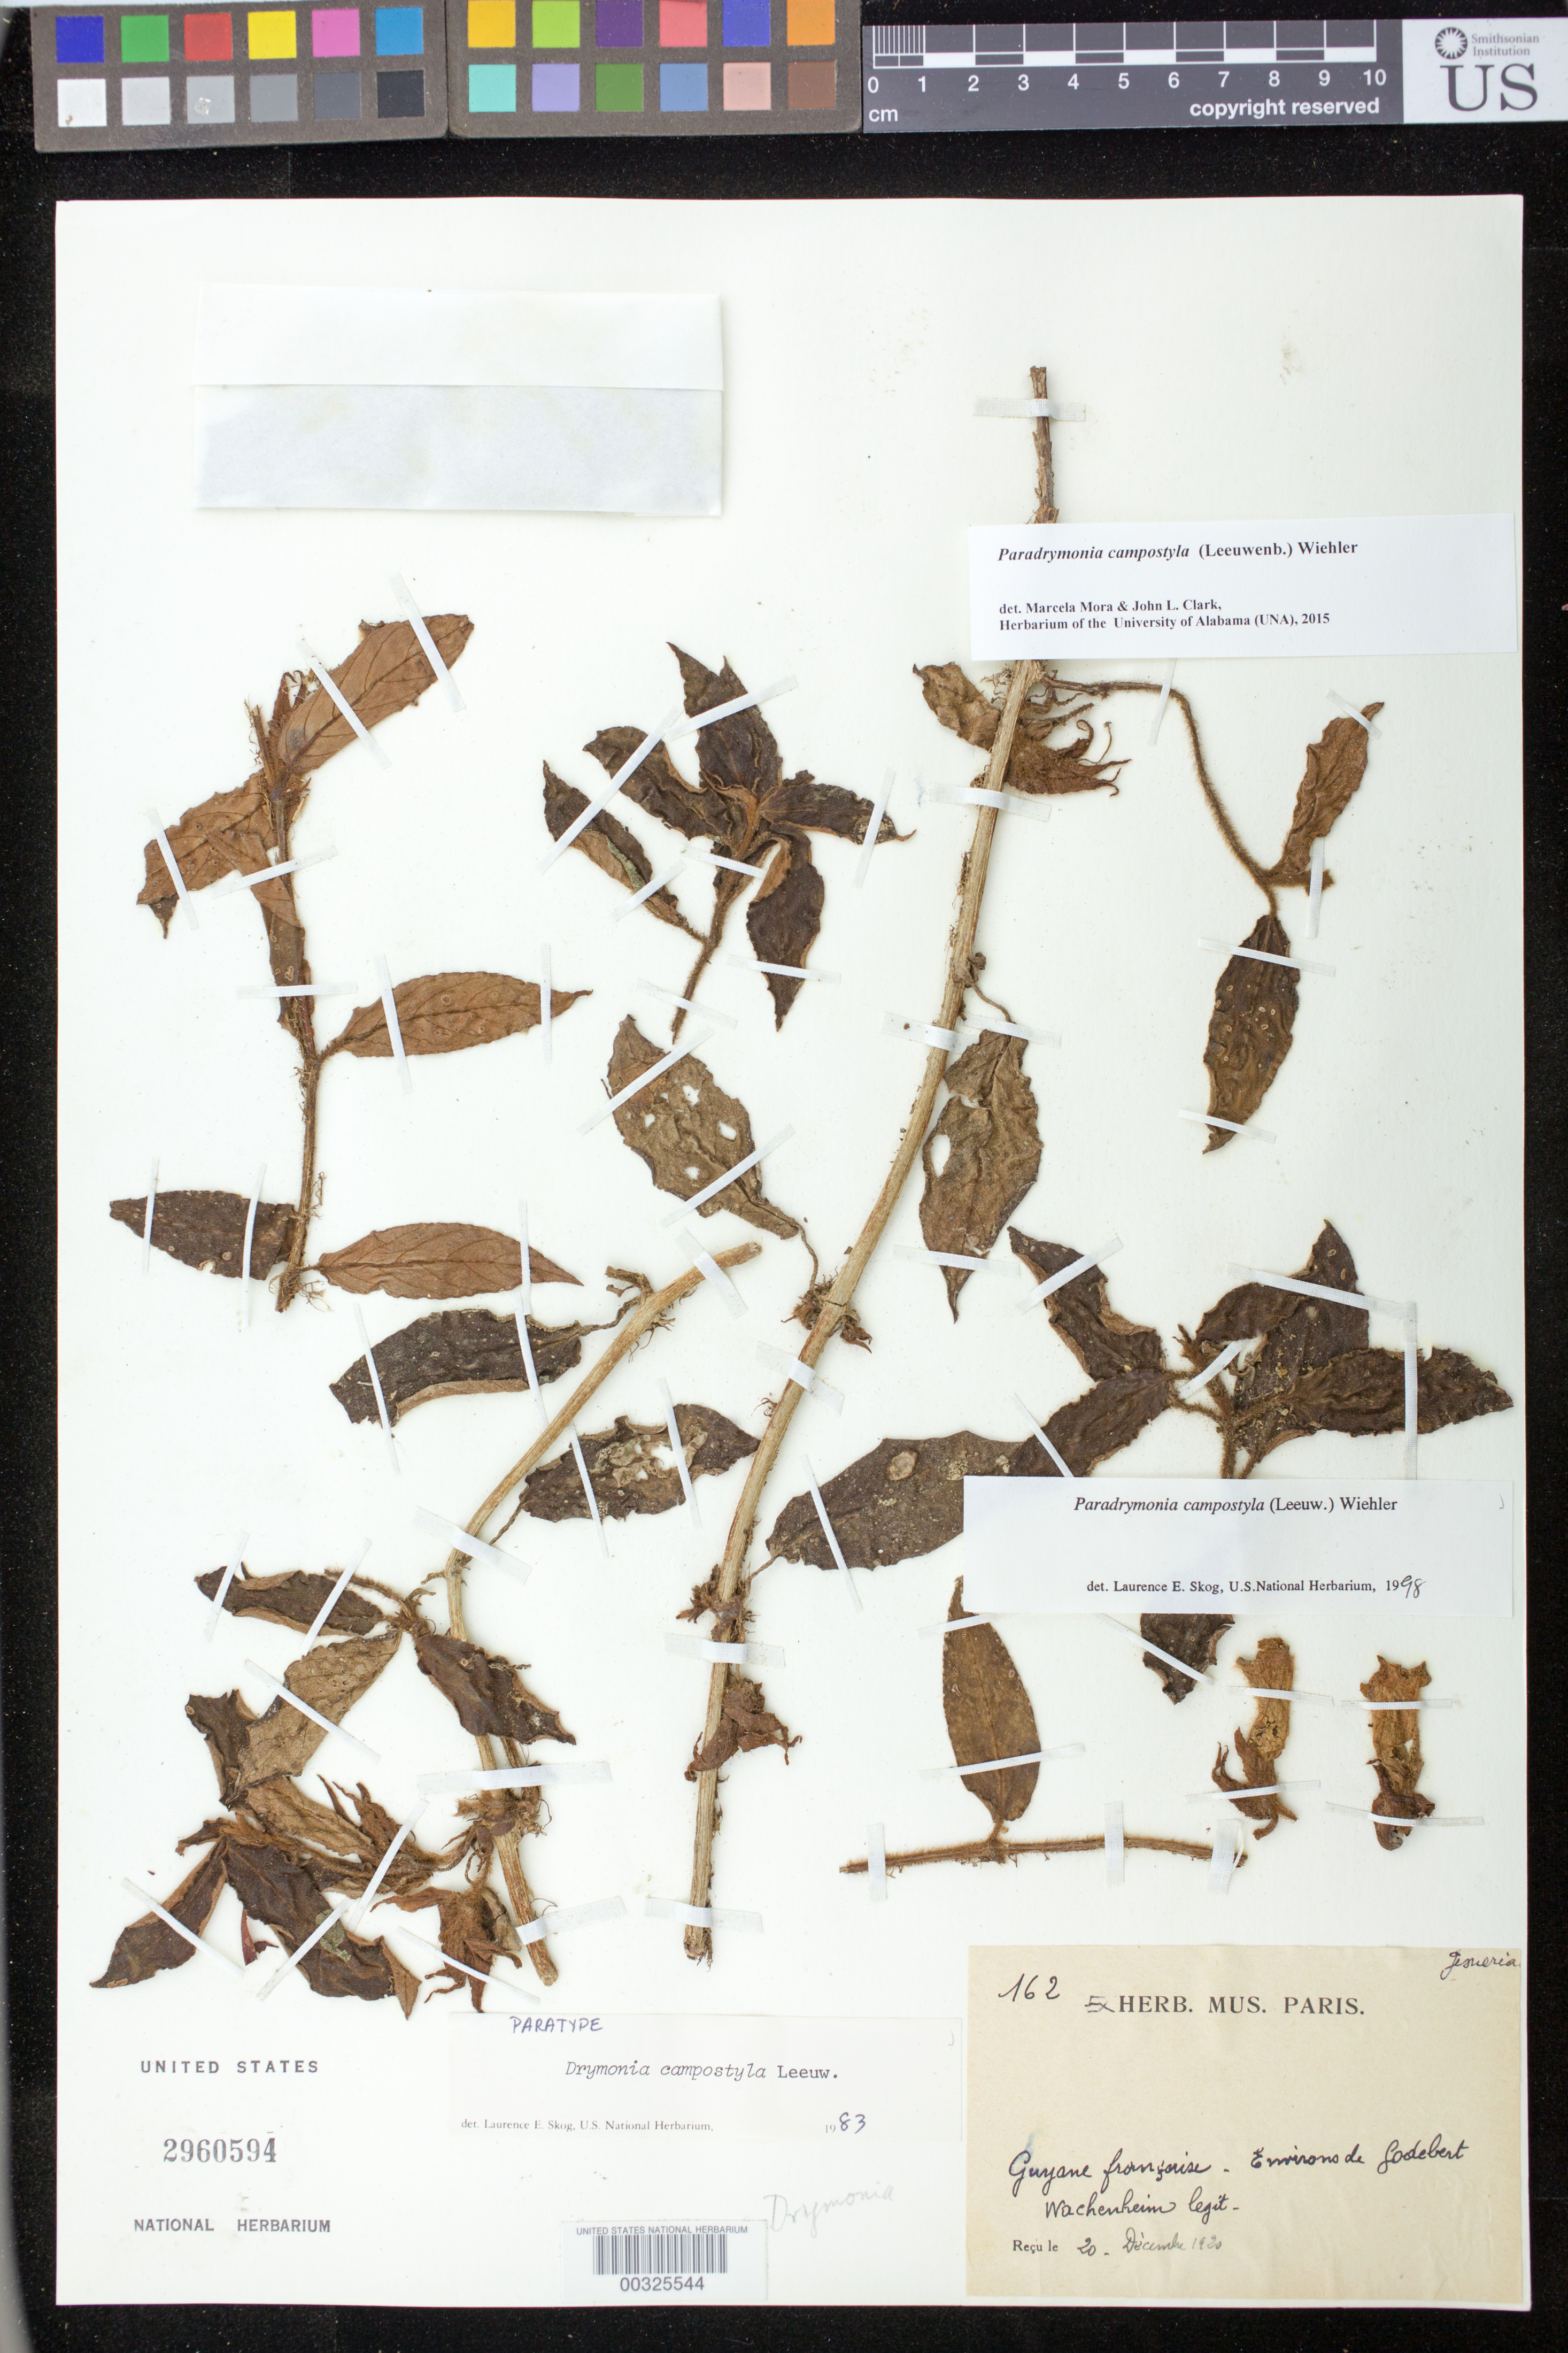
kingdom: Plantae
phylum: Tracheophyta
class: Magnoliopsida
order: Lamiales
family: Gesneriaceae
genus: Paradrymonia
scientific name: Paradrymonia campostyla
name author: (Leeuwenb.) Wiehler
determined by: Skog, Laurence E.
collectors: -. Wachenheim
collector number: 162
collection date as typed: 20 Dec 1920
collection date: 1920-12-20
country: French Guiana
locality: Environs de Lodebert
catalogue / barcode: US 2960594